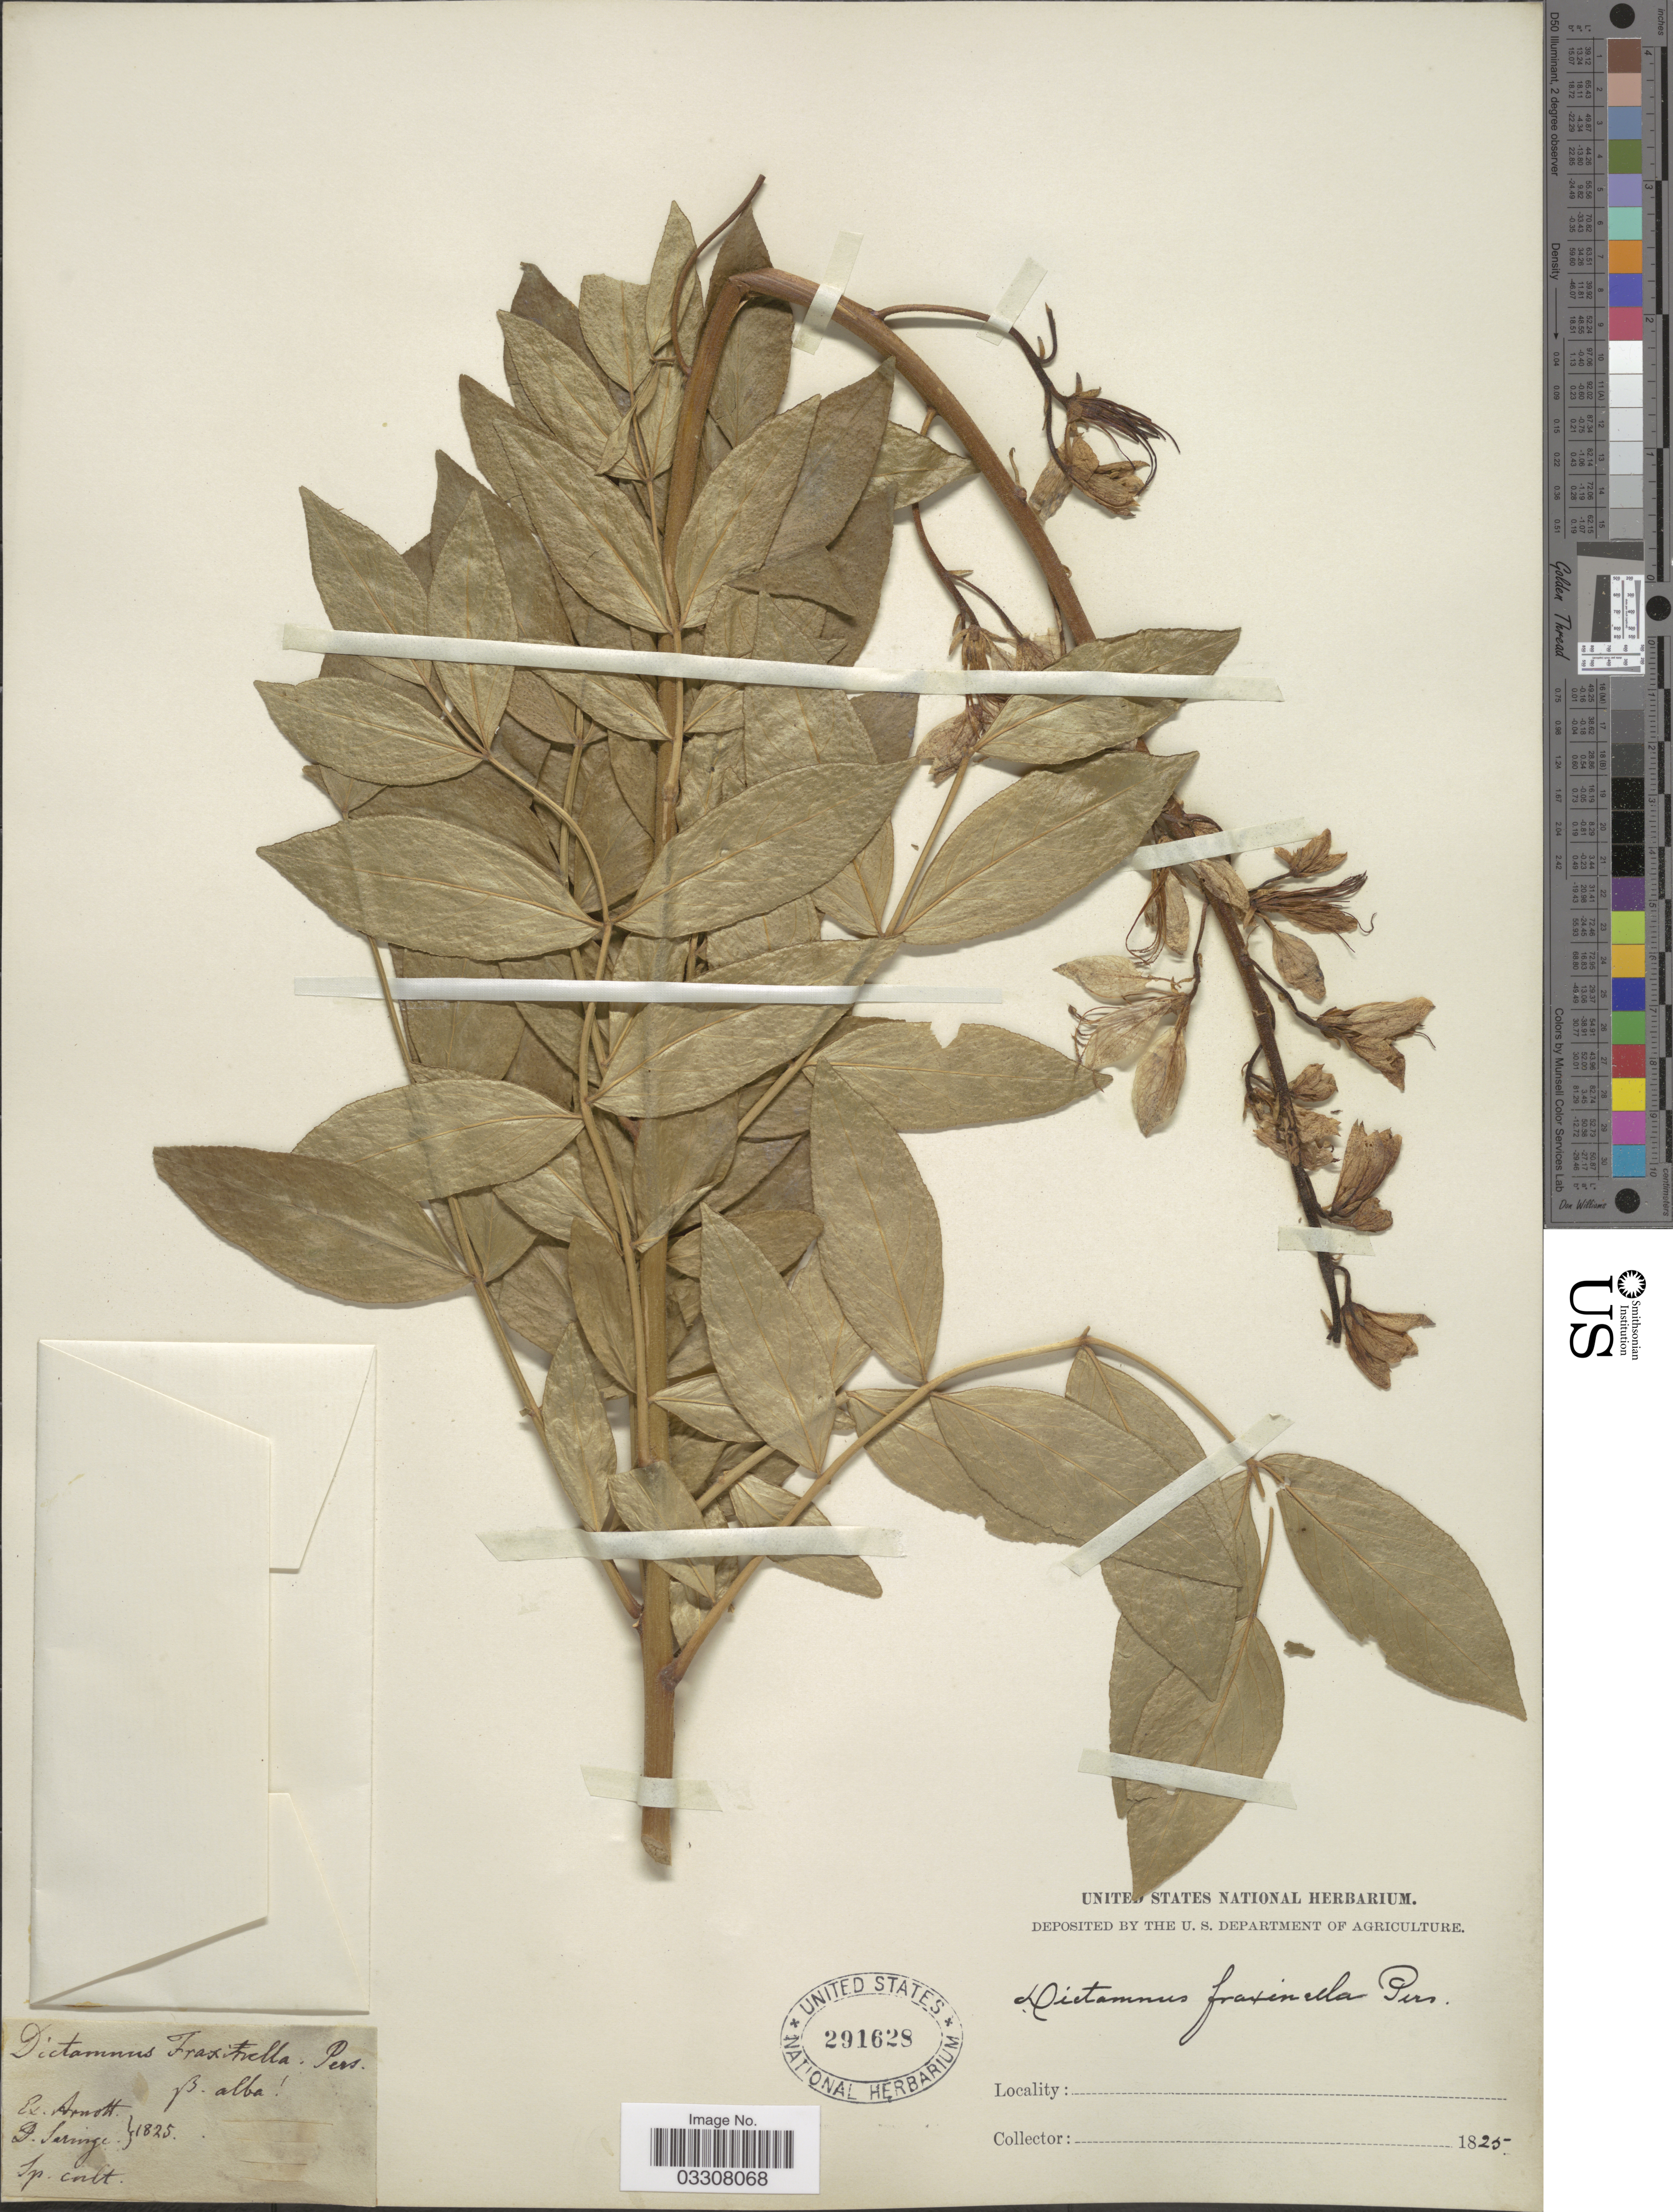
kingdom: Plantae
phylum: Tracheophyta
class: Magnoliopsida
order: Sapindales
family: Rutaceae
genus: Dictamnus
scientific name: Dictamnus fraxinella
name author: Pers.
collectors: Arnott & D. Seringe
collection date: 1825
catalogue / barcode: US 291628